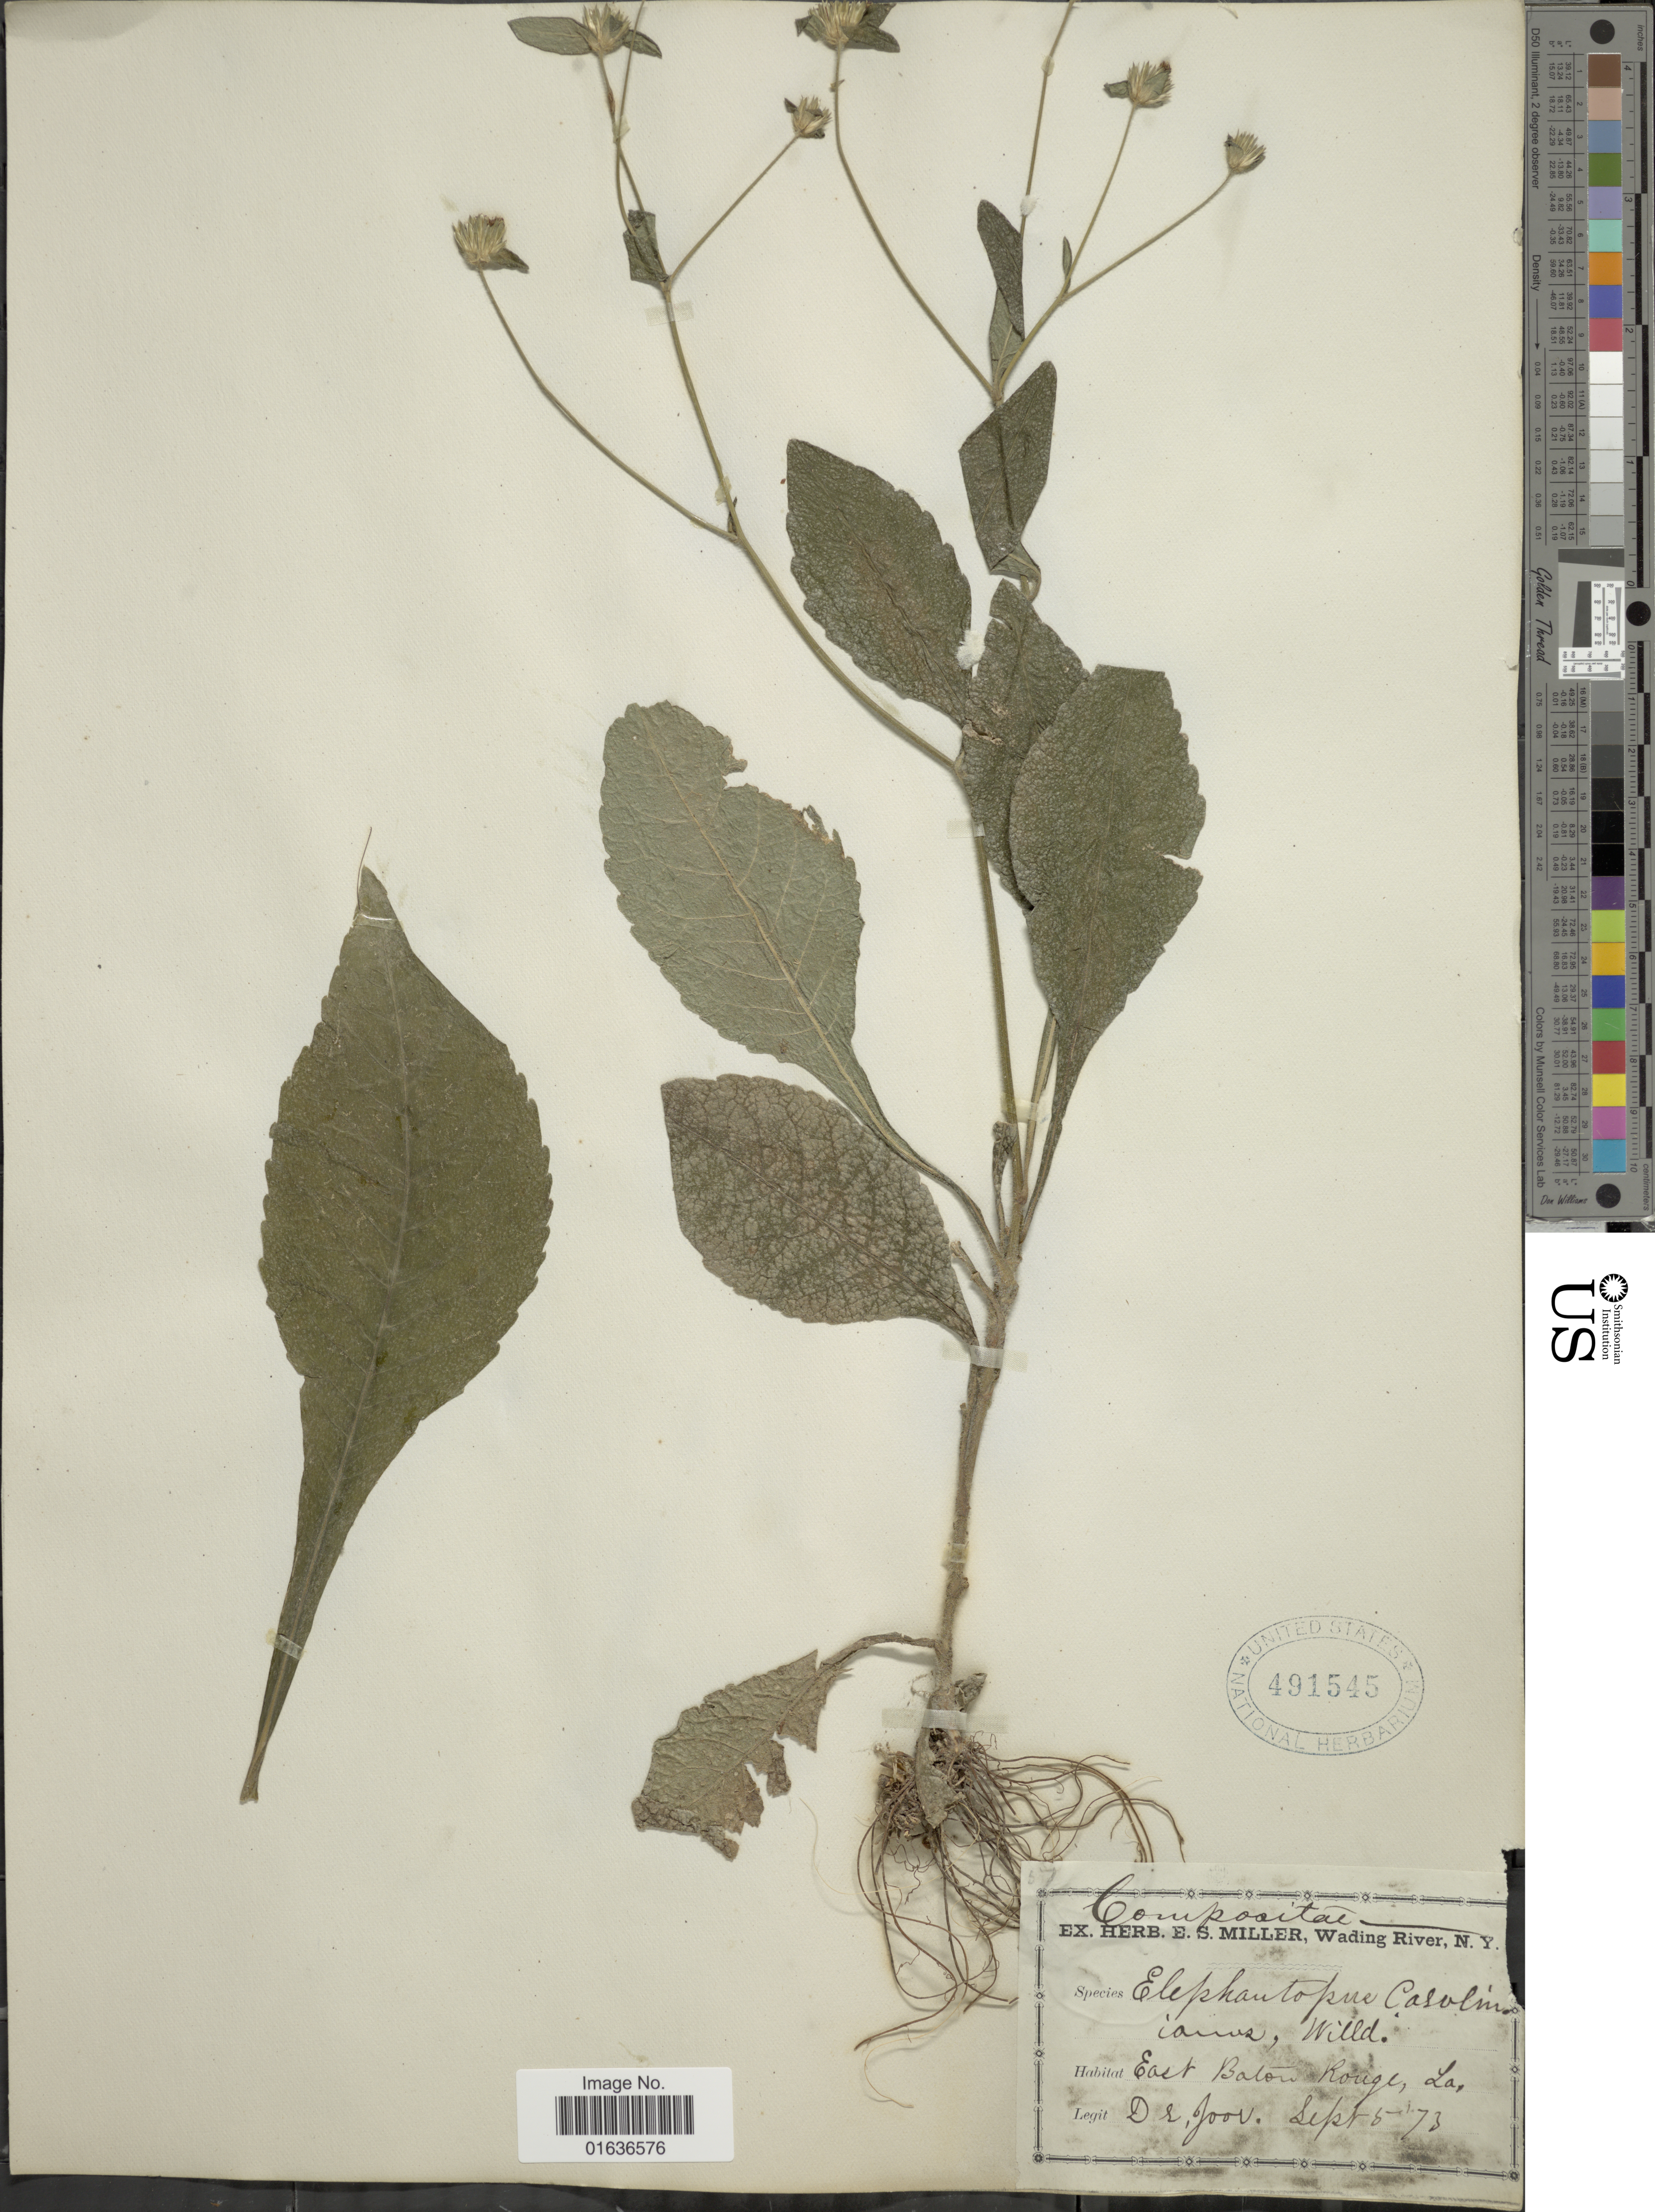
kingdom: Plantae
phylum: Tracheophyta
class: Magnoliopsida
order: Asterales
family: Asteraceae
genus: Elephantopus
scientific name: Elephantopus carolinianus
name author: Raeusch.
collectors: -. Joor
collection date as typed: Transcribed d/m/y: 5/9/73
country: United States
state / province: Louisiana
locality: East Baton Rouge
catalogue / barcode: US 491545